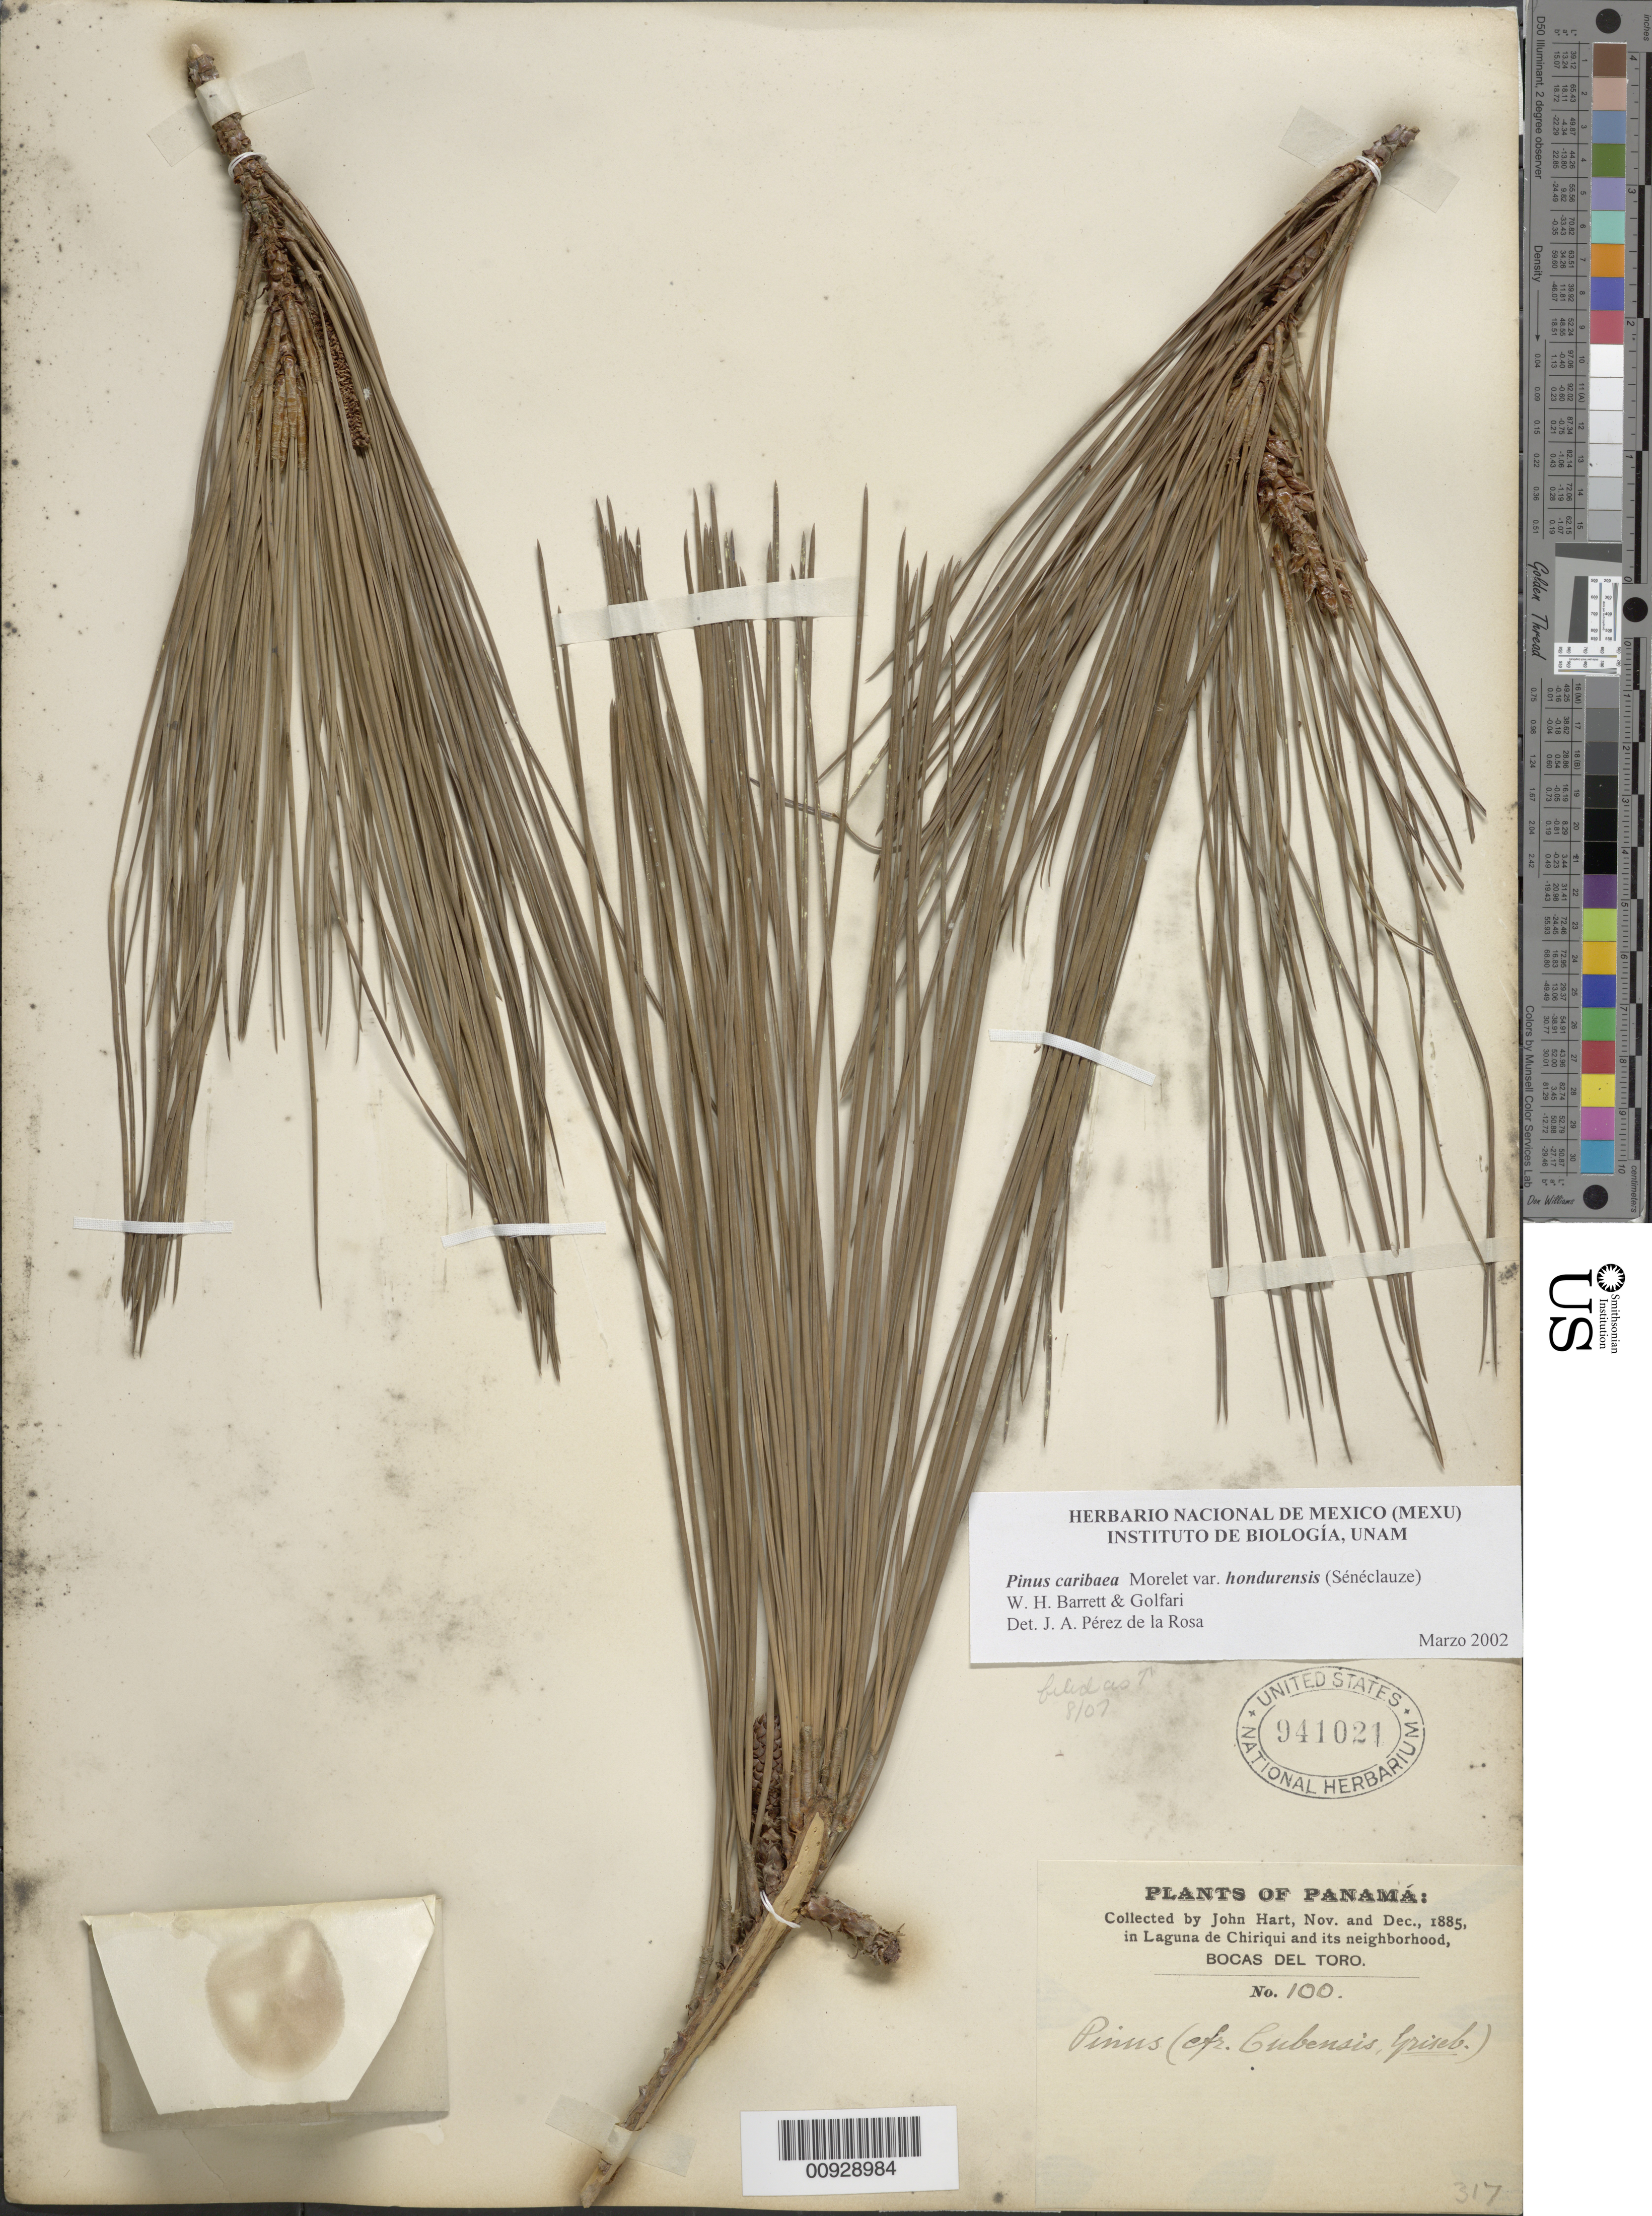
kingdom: Plantae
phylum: Tracheophyta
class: Pinopsida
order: Pinales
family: Pinaceae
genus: Pinus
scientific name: Pinus caribaea var. hondurensis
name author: (Sénécl.) W.H.G. Barrett & Golfari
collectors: J. Hart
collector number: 100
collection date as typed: Nov 1885 to -- Dec 1885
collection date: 1885-11/1885-12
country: Panama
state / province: Bocas del Toro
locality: Laguna de Chiquiri and its neighborhood.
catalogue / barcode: US 941021